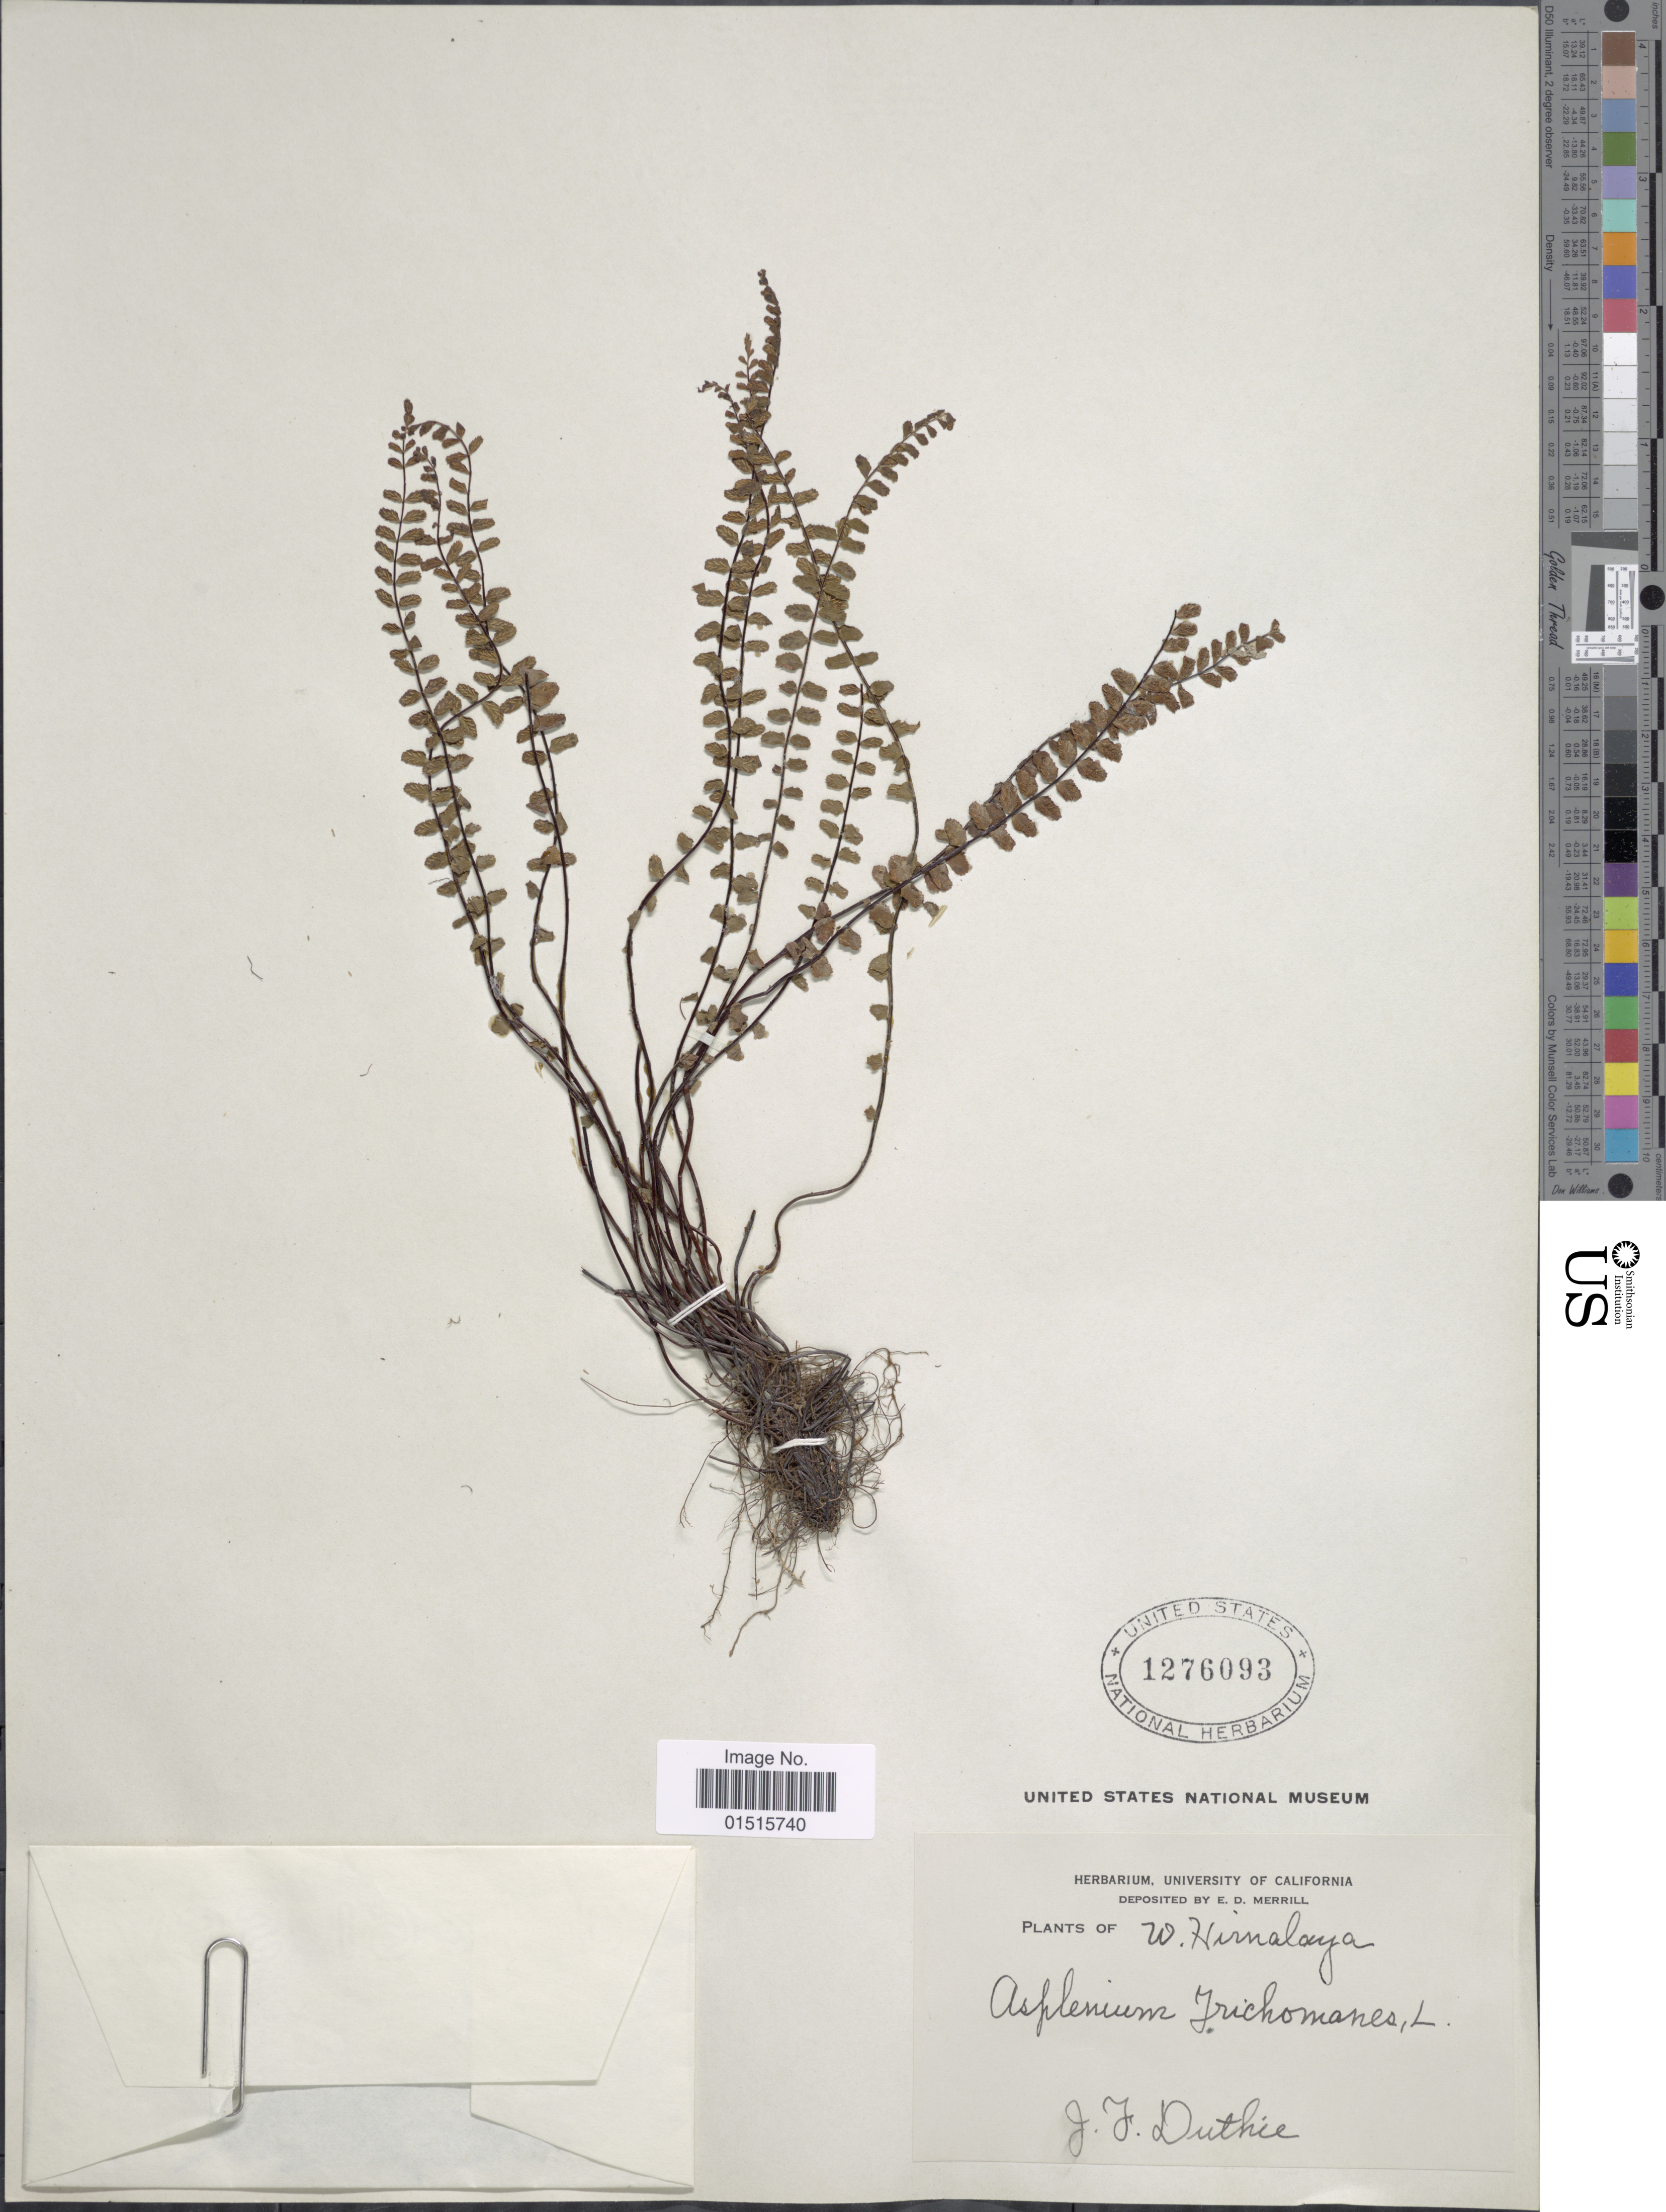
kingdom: Plantae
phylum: Tracheophyta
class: Polypodiopsida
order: Polypodiales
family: Aspleniaceae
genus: Asplenium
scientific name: Asplenium trichomanes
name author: L.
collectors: J. F. Duthie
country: India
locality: West Himalaya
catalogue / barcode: US 1276093